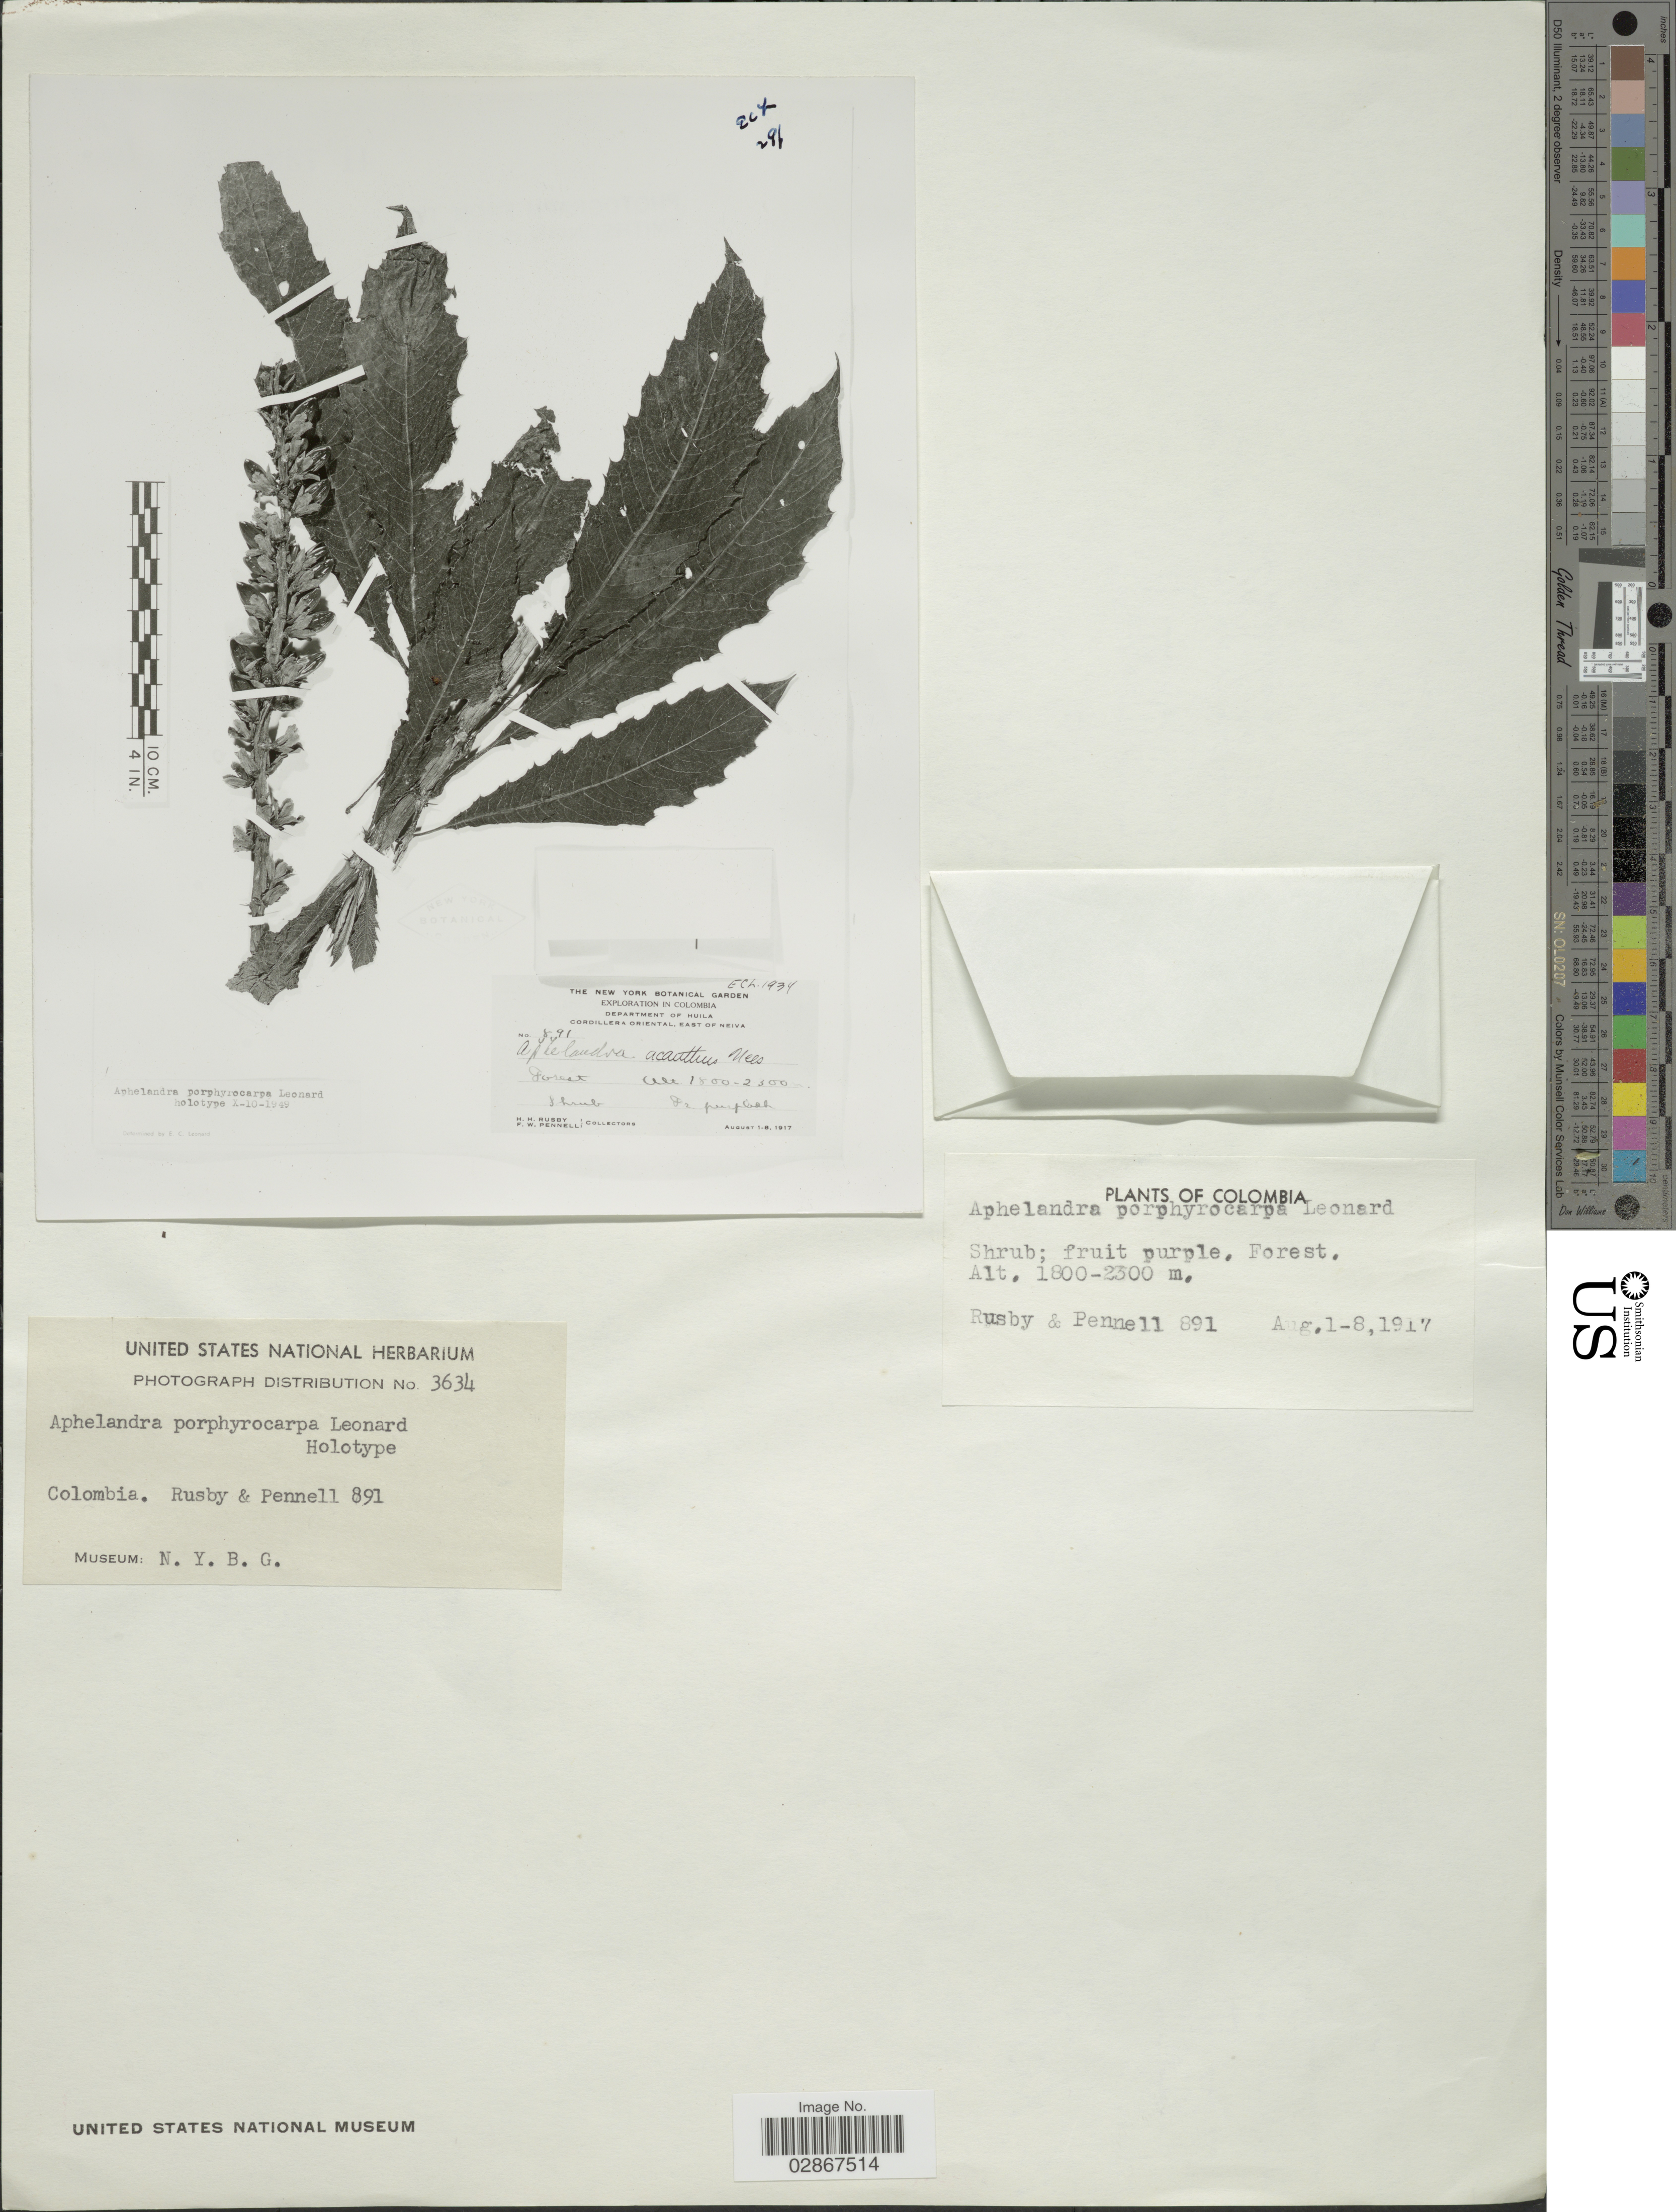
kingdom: Plantae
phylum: Tracheophyta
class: Magnoliopsida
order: Lamiales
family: Acanthaceae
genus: Aphelandra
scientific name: Aphelandra porphyrocarpa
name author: Leonard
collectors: H. H. Rusby & F. W. Pennell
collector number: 891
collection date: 1917-08-01/1917-08-08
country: Colombia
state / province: Huila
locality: Cordillera Oriental. East of Neiva.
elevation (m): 1800